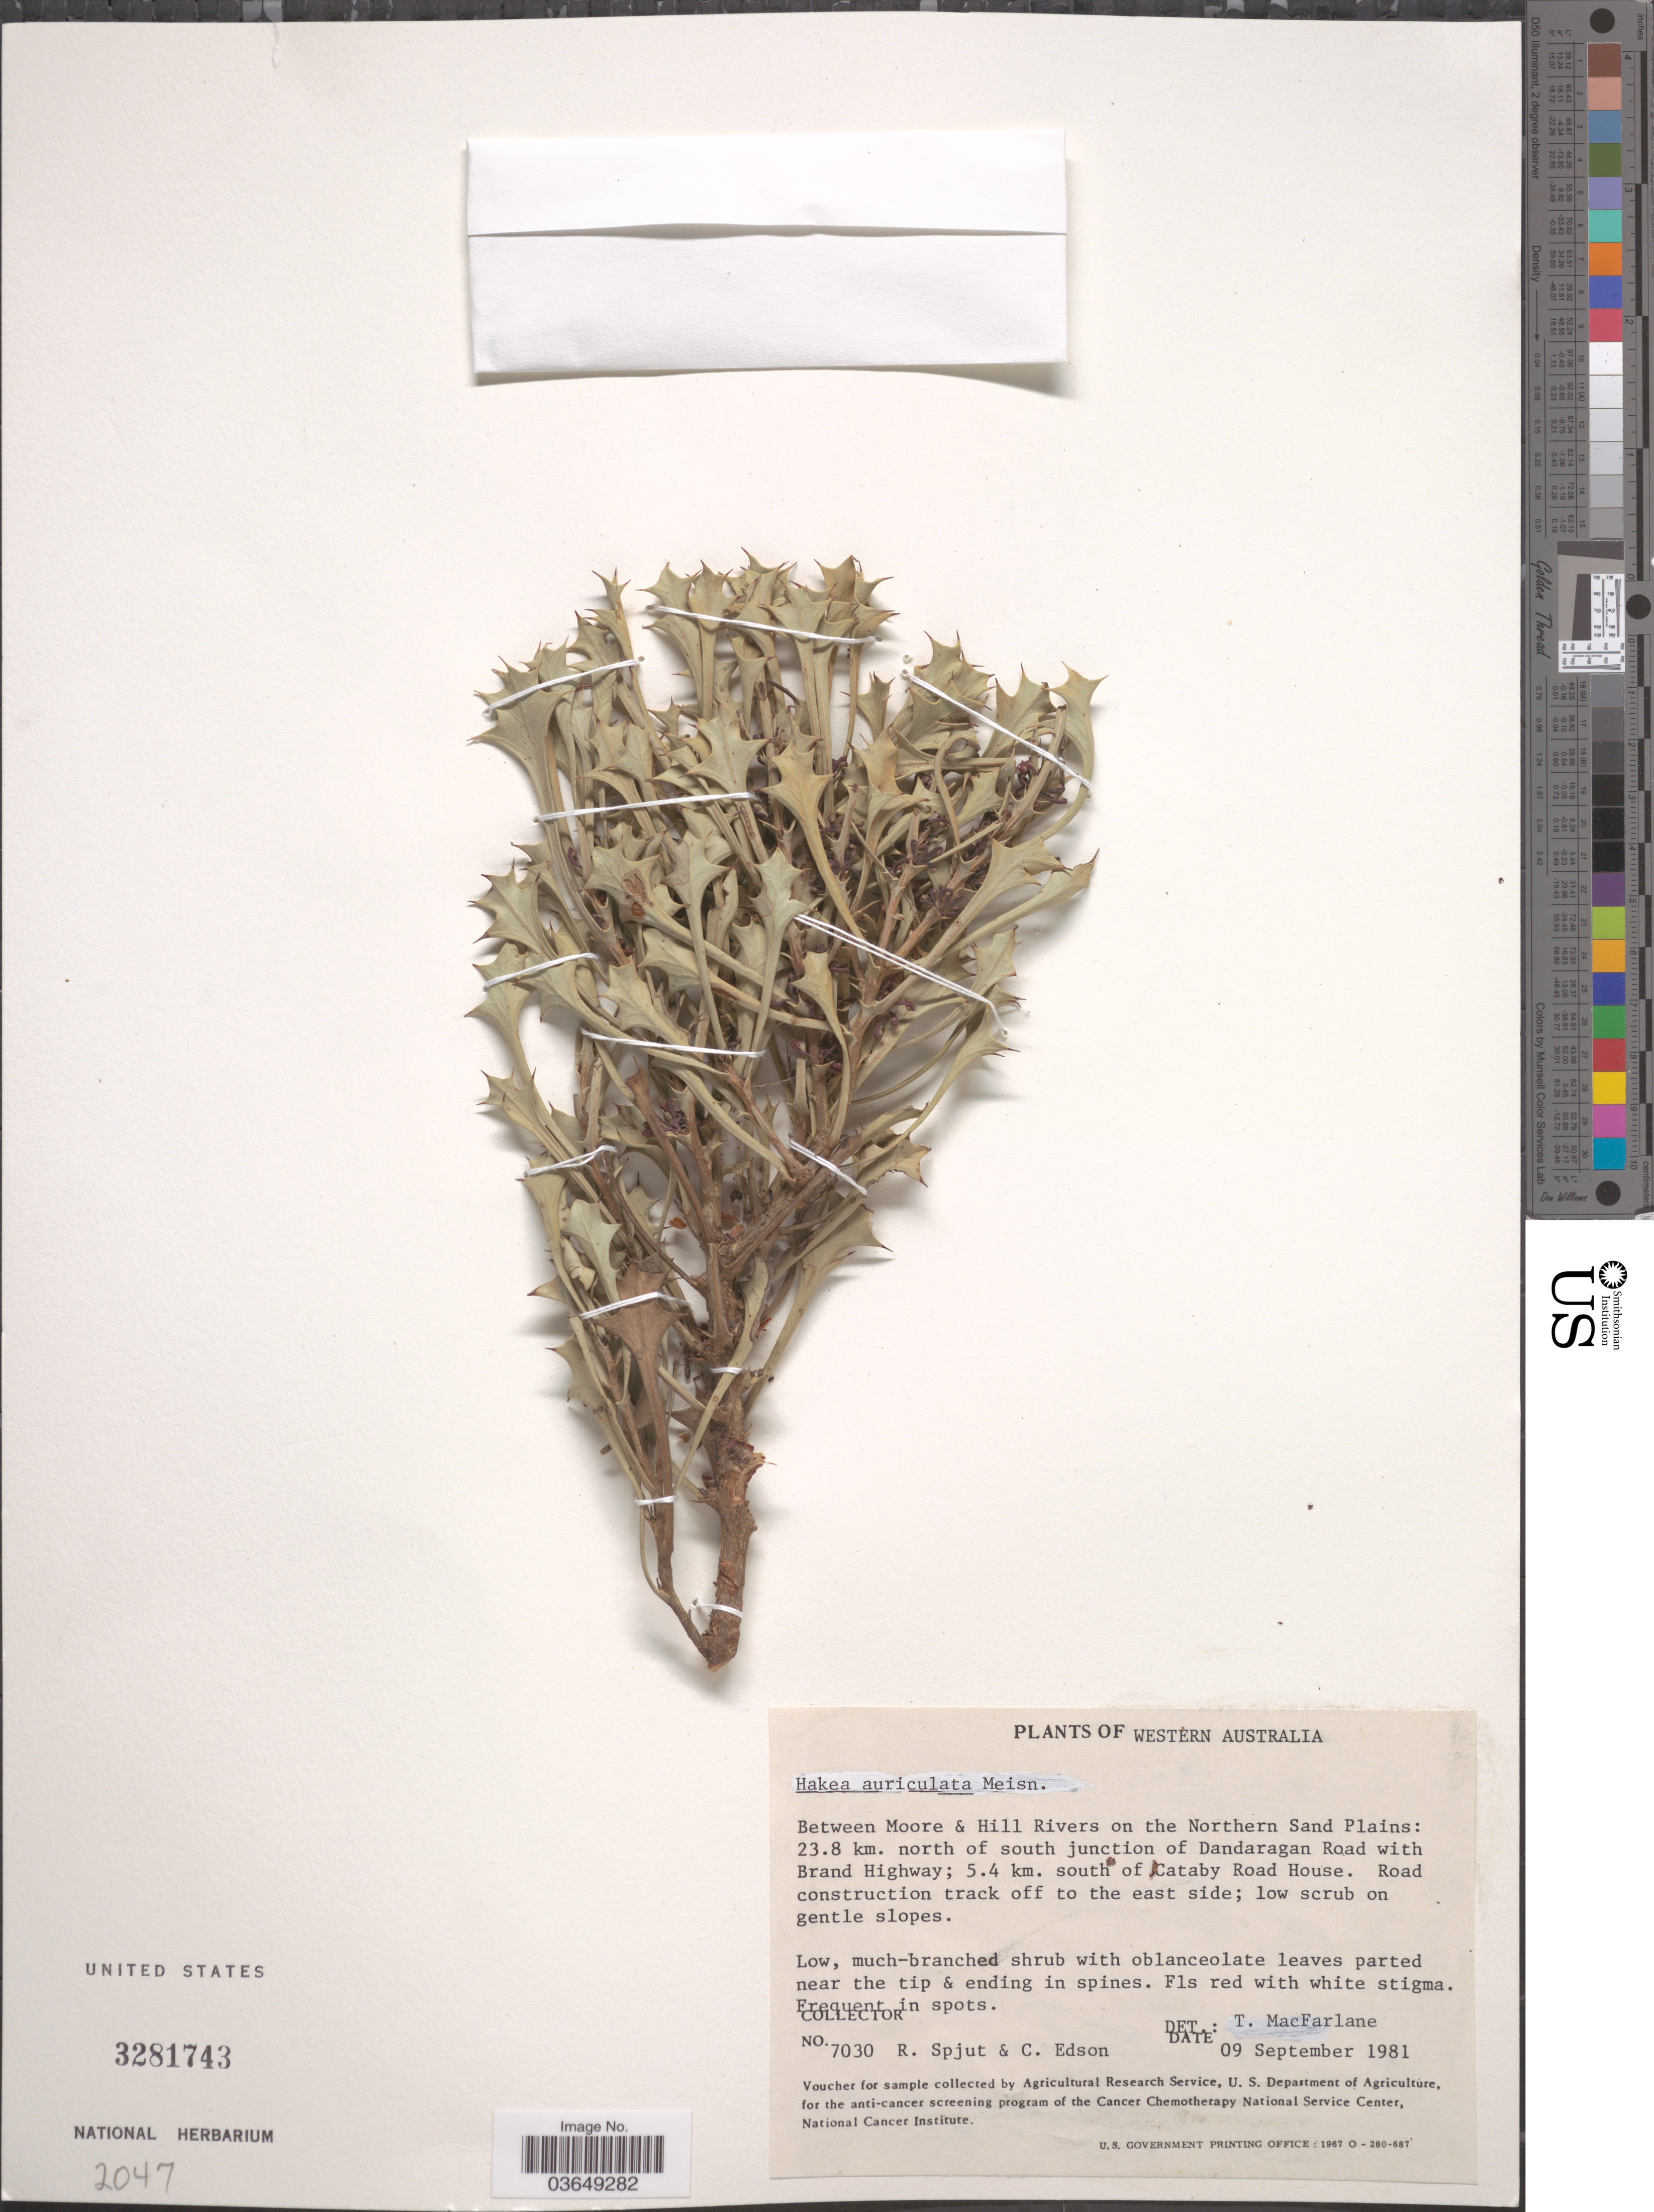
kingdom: Plantae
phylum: Tracheophyta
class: Magnoliopsida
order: Proteales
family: Proteaceae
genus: Hakea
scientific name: Hakea auriculata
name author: Meisn.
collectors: R. Spjut & C. Edson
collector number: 7030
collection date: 1981-09-09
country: Australia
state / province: Western Australia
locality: Between Moore & Hill Rivers on the Northern Sand Plains: 23.8 km. north of south junction of Dandaragan Road with Brand Highway; 5.4 km. south of Cataby Road House. Road construction track off to the east side.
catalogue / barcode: US 3281743